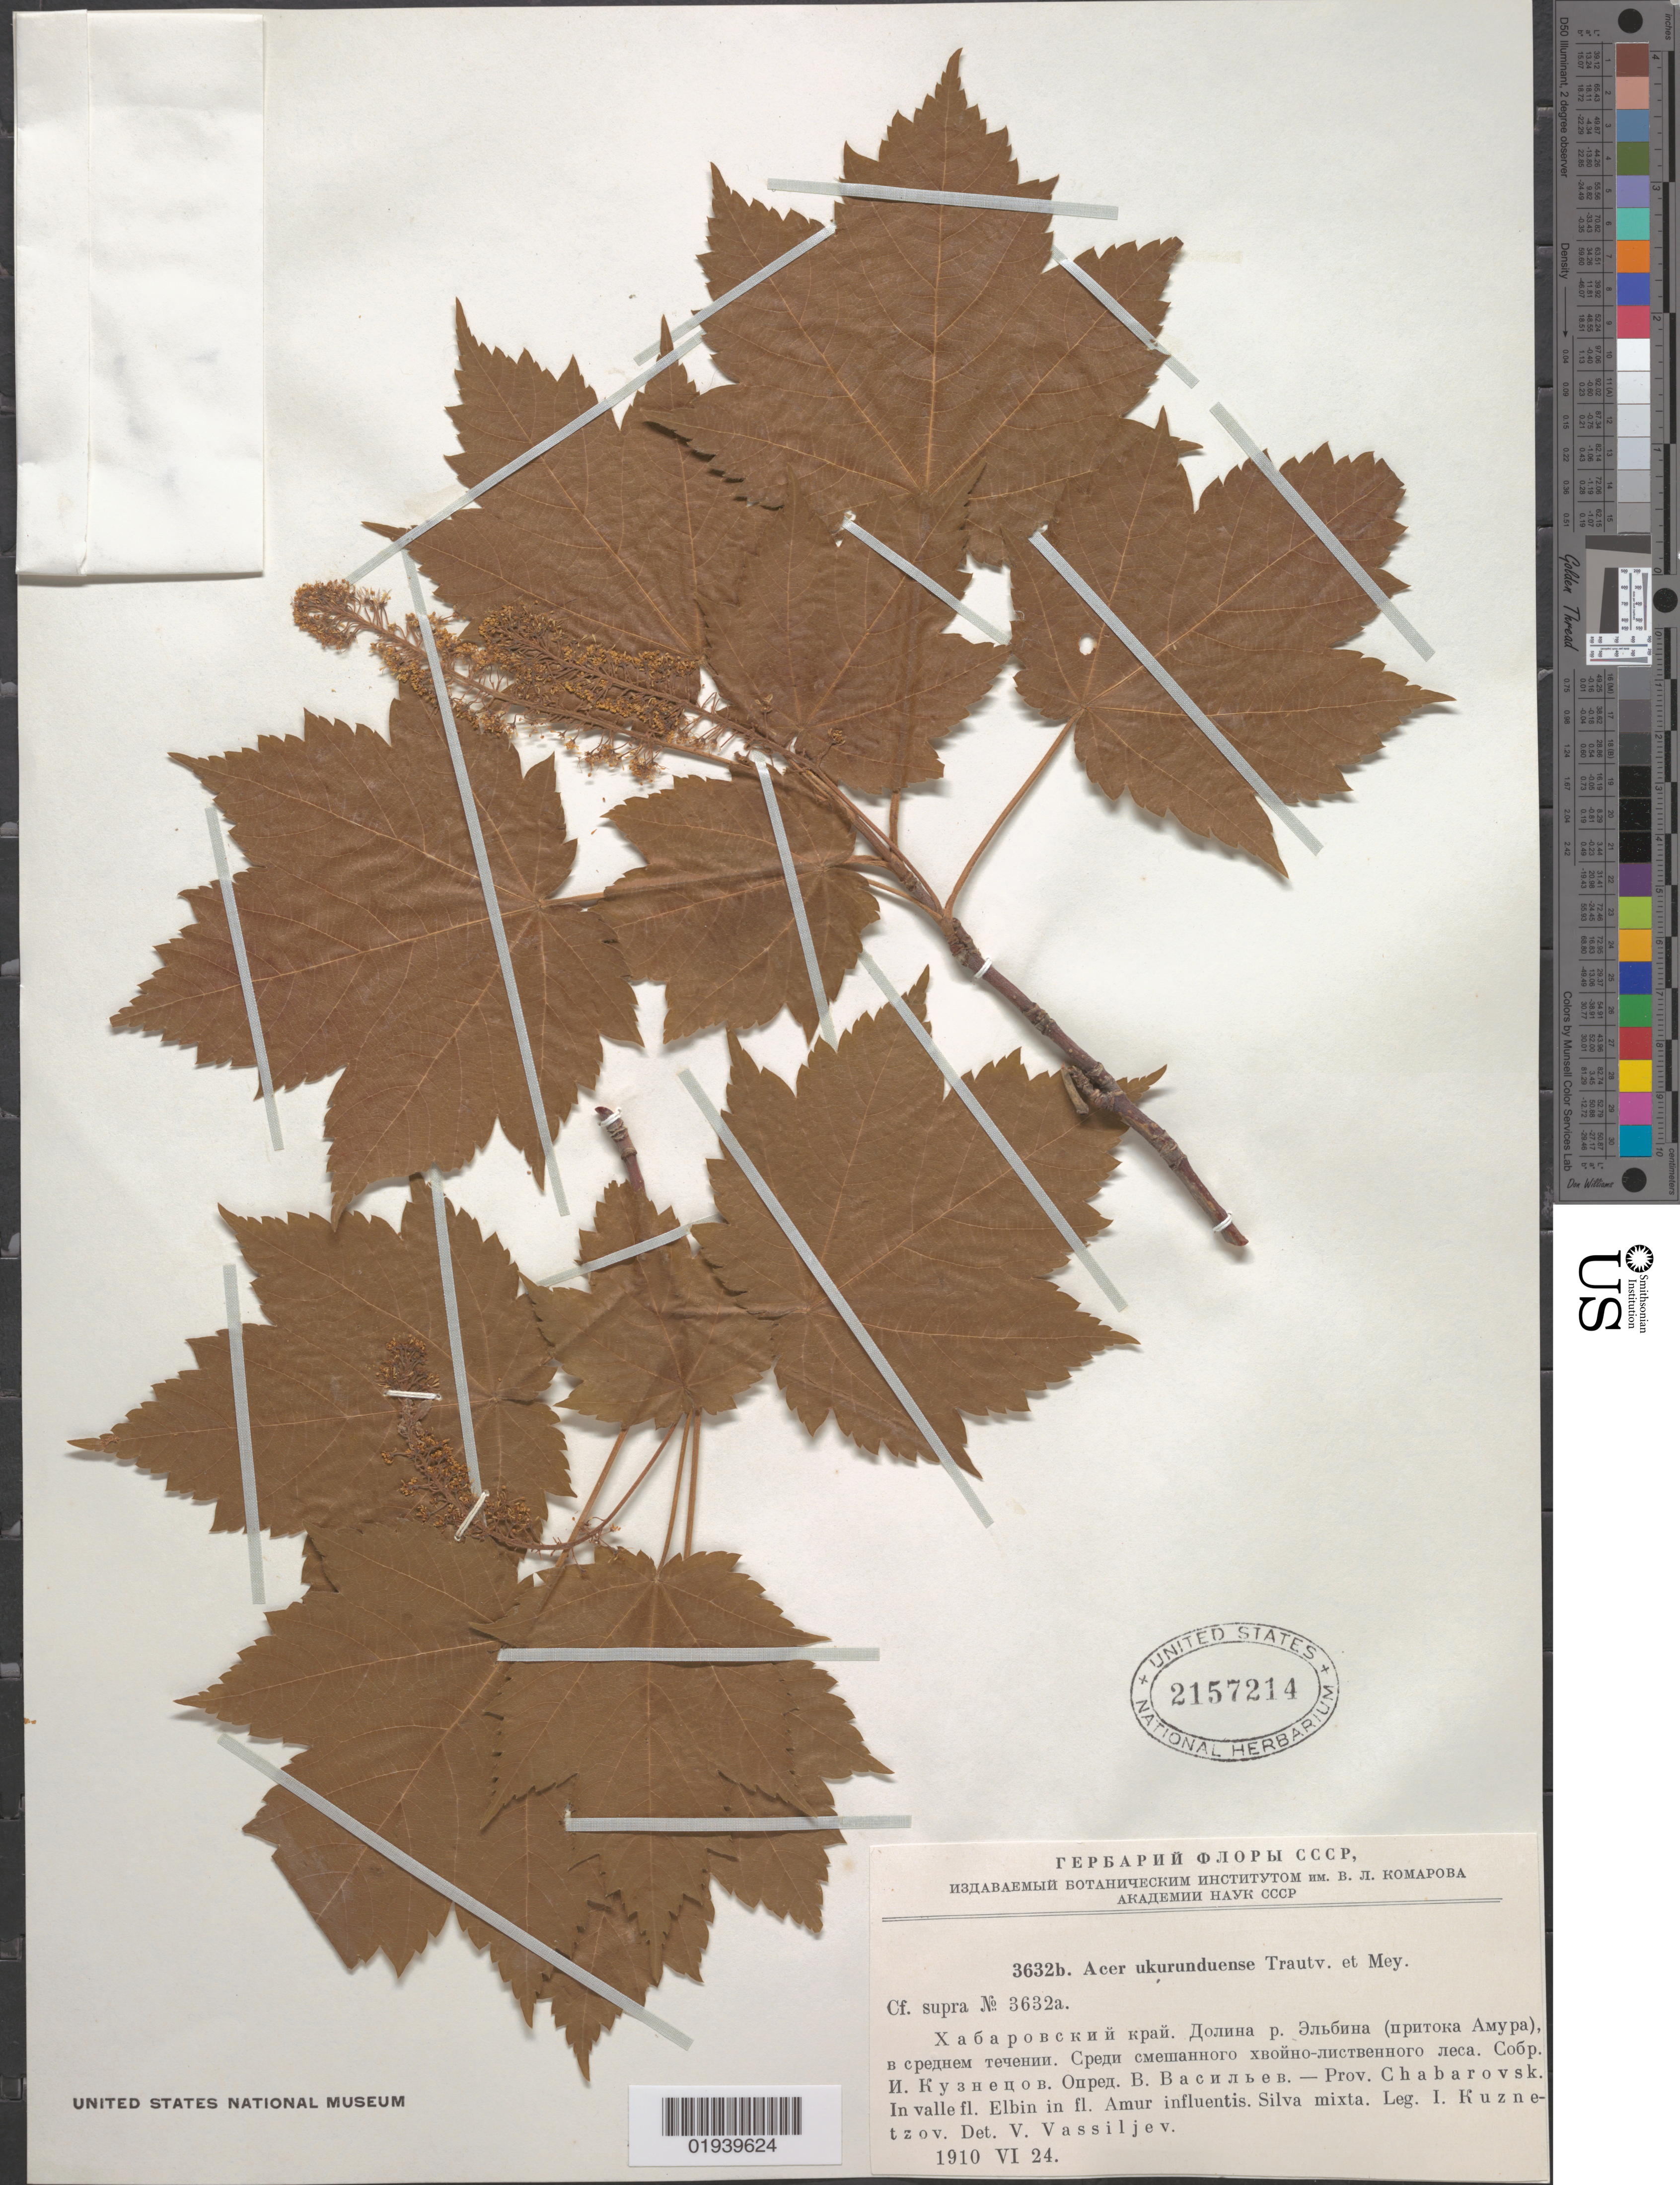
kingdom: Plantae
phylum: Tracheophyta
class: Magnoliopsida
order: Sapindales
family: Sapindaceae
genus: Acer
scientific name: Acer ukurunduense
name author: Trautv. & C.A. Mey.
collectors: I. Kuznetzov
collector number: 3632a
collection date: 1910-06-24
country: Russian Federation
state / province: Khabarovsk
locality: Prov. Chabarovsk [Khabarovsk]. In valle fl. Elbin in fl. Amur influentis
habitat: Silva mixta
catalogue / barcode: US 2157214